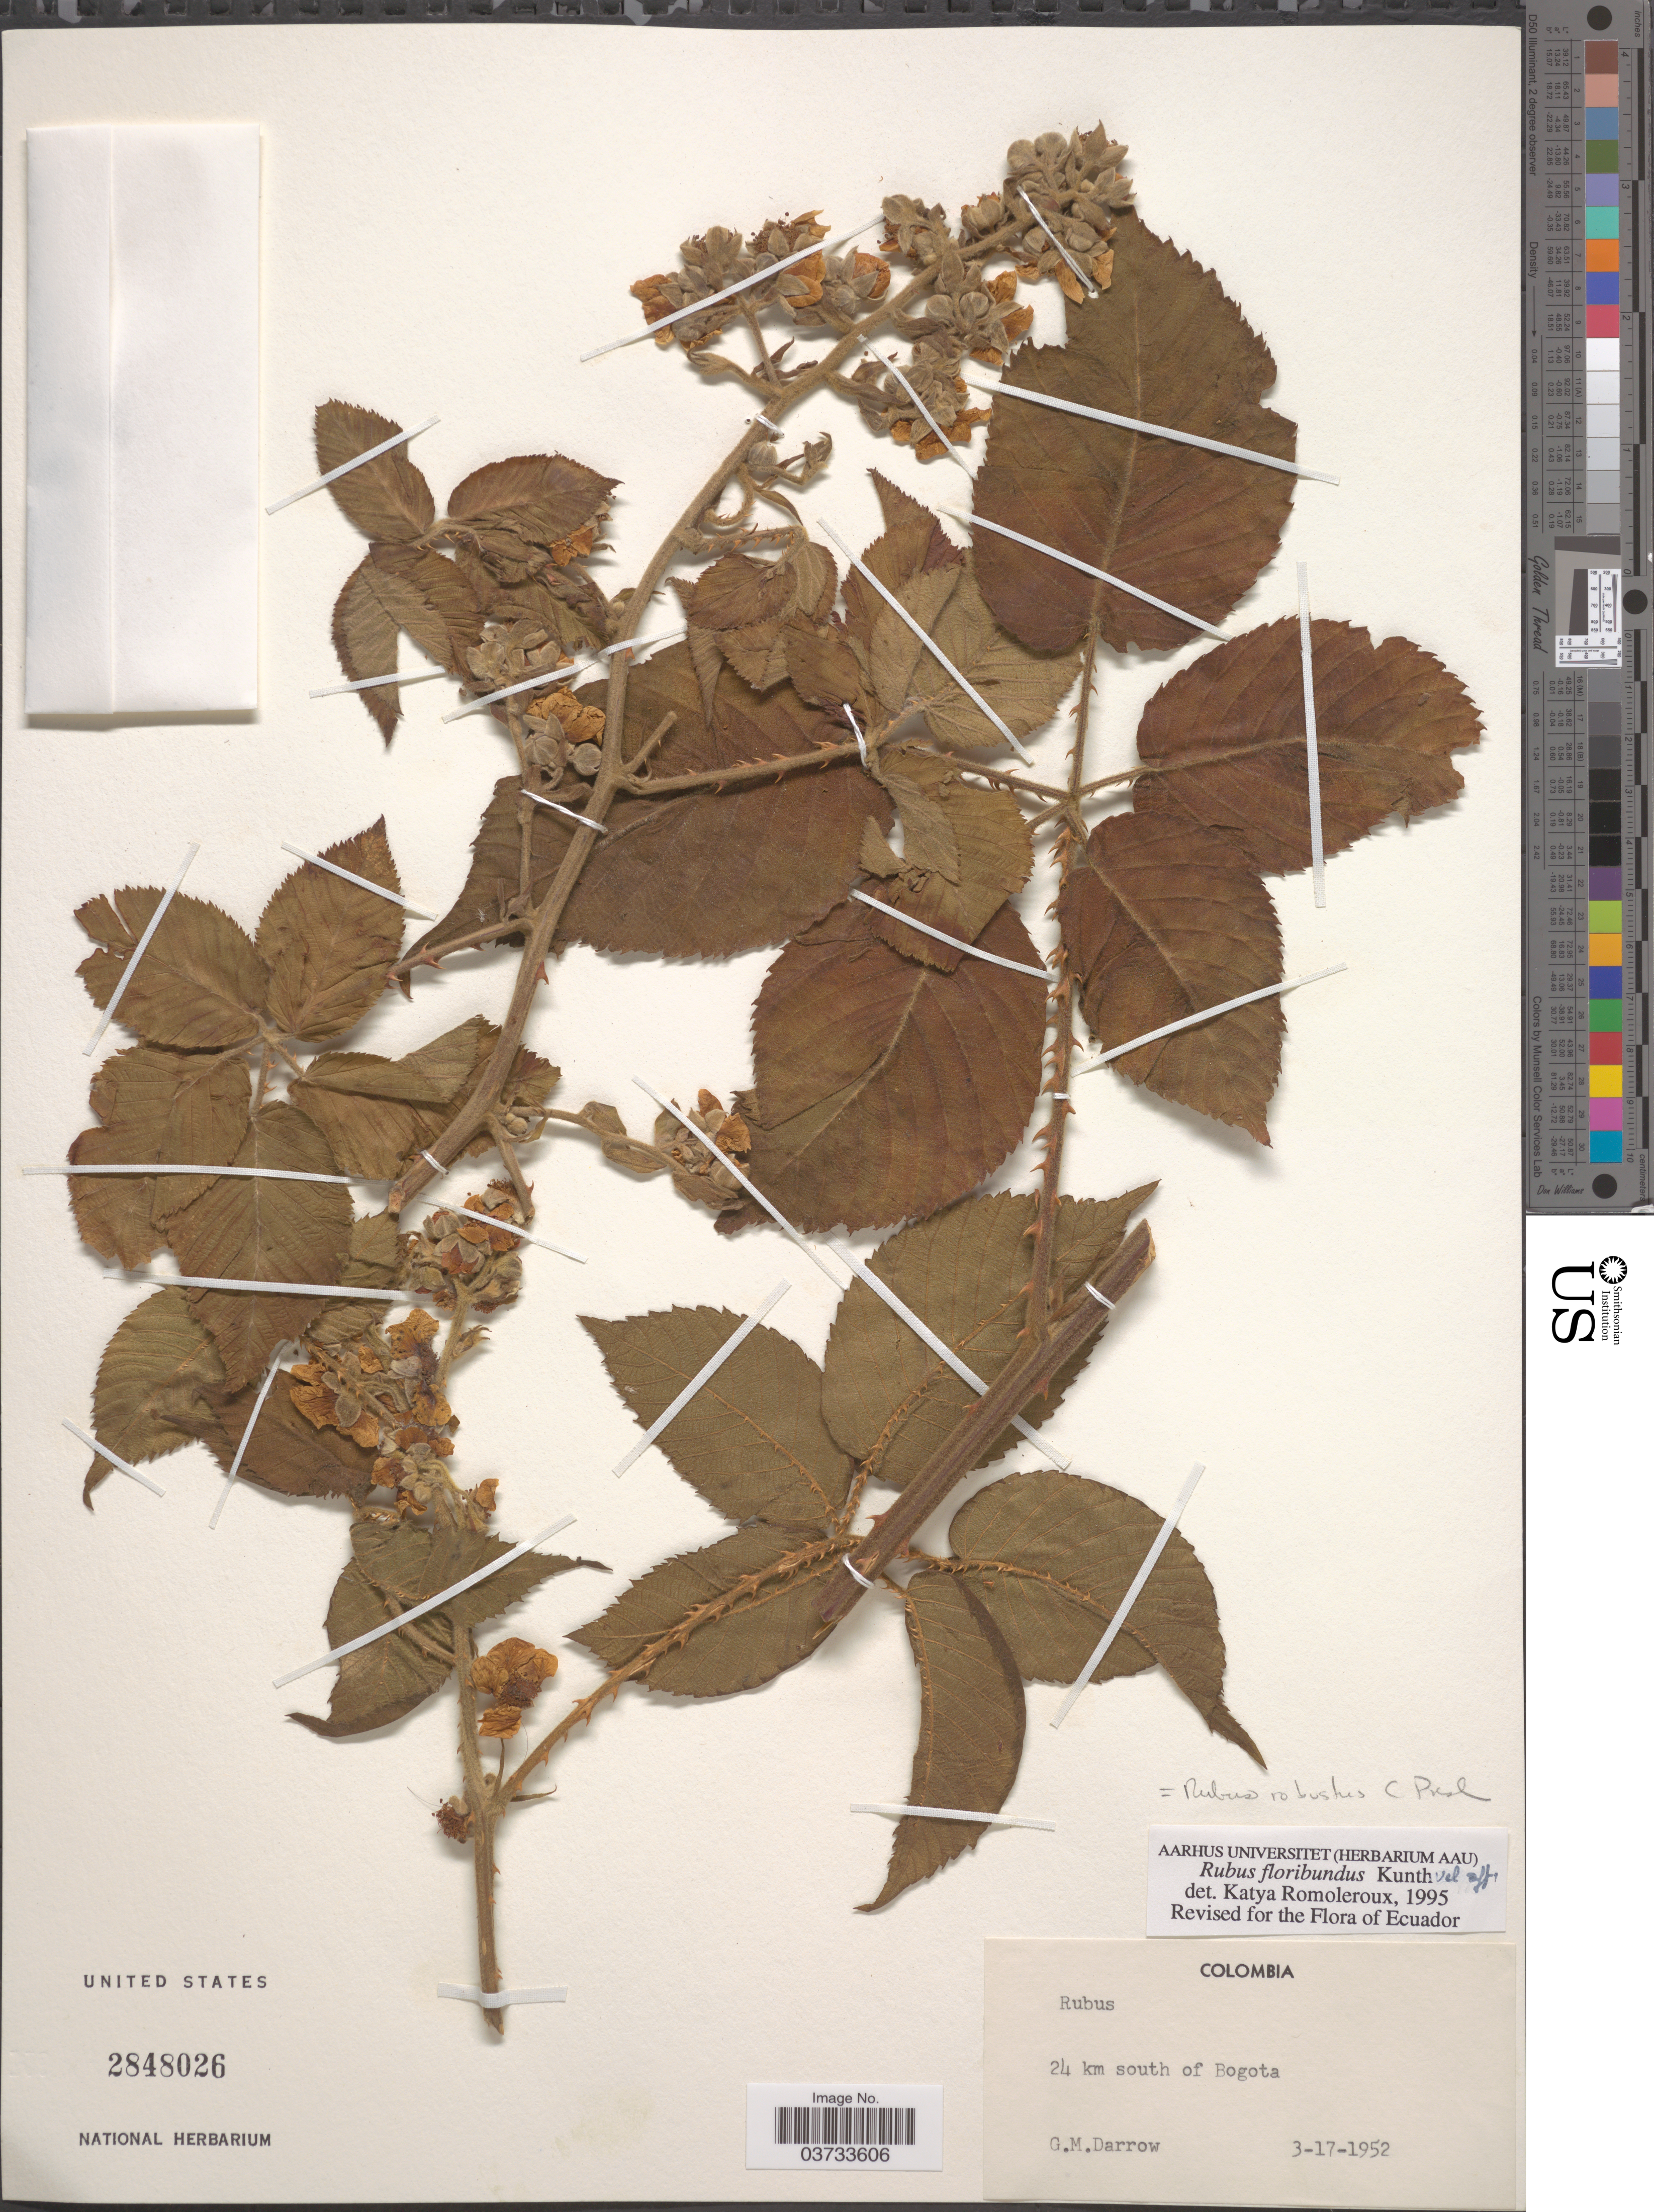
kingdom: Plantae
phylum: Tracheophyta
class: Magnoliopsida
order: Rosales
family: Rosaceae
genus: Rubus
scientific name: Rubus robustus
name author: C. Presl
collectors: G. Darrow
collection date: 1952-03-17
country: Colombia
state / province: Bogota D.C.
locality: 24 km south of Bogota.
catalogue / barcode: US 2848026